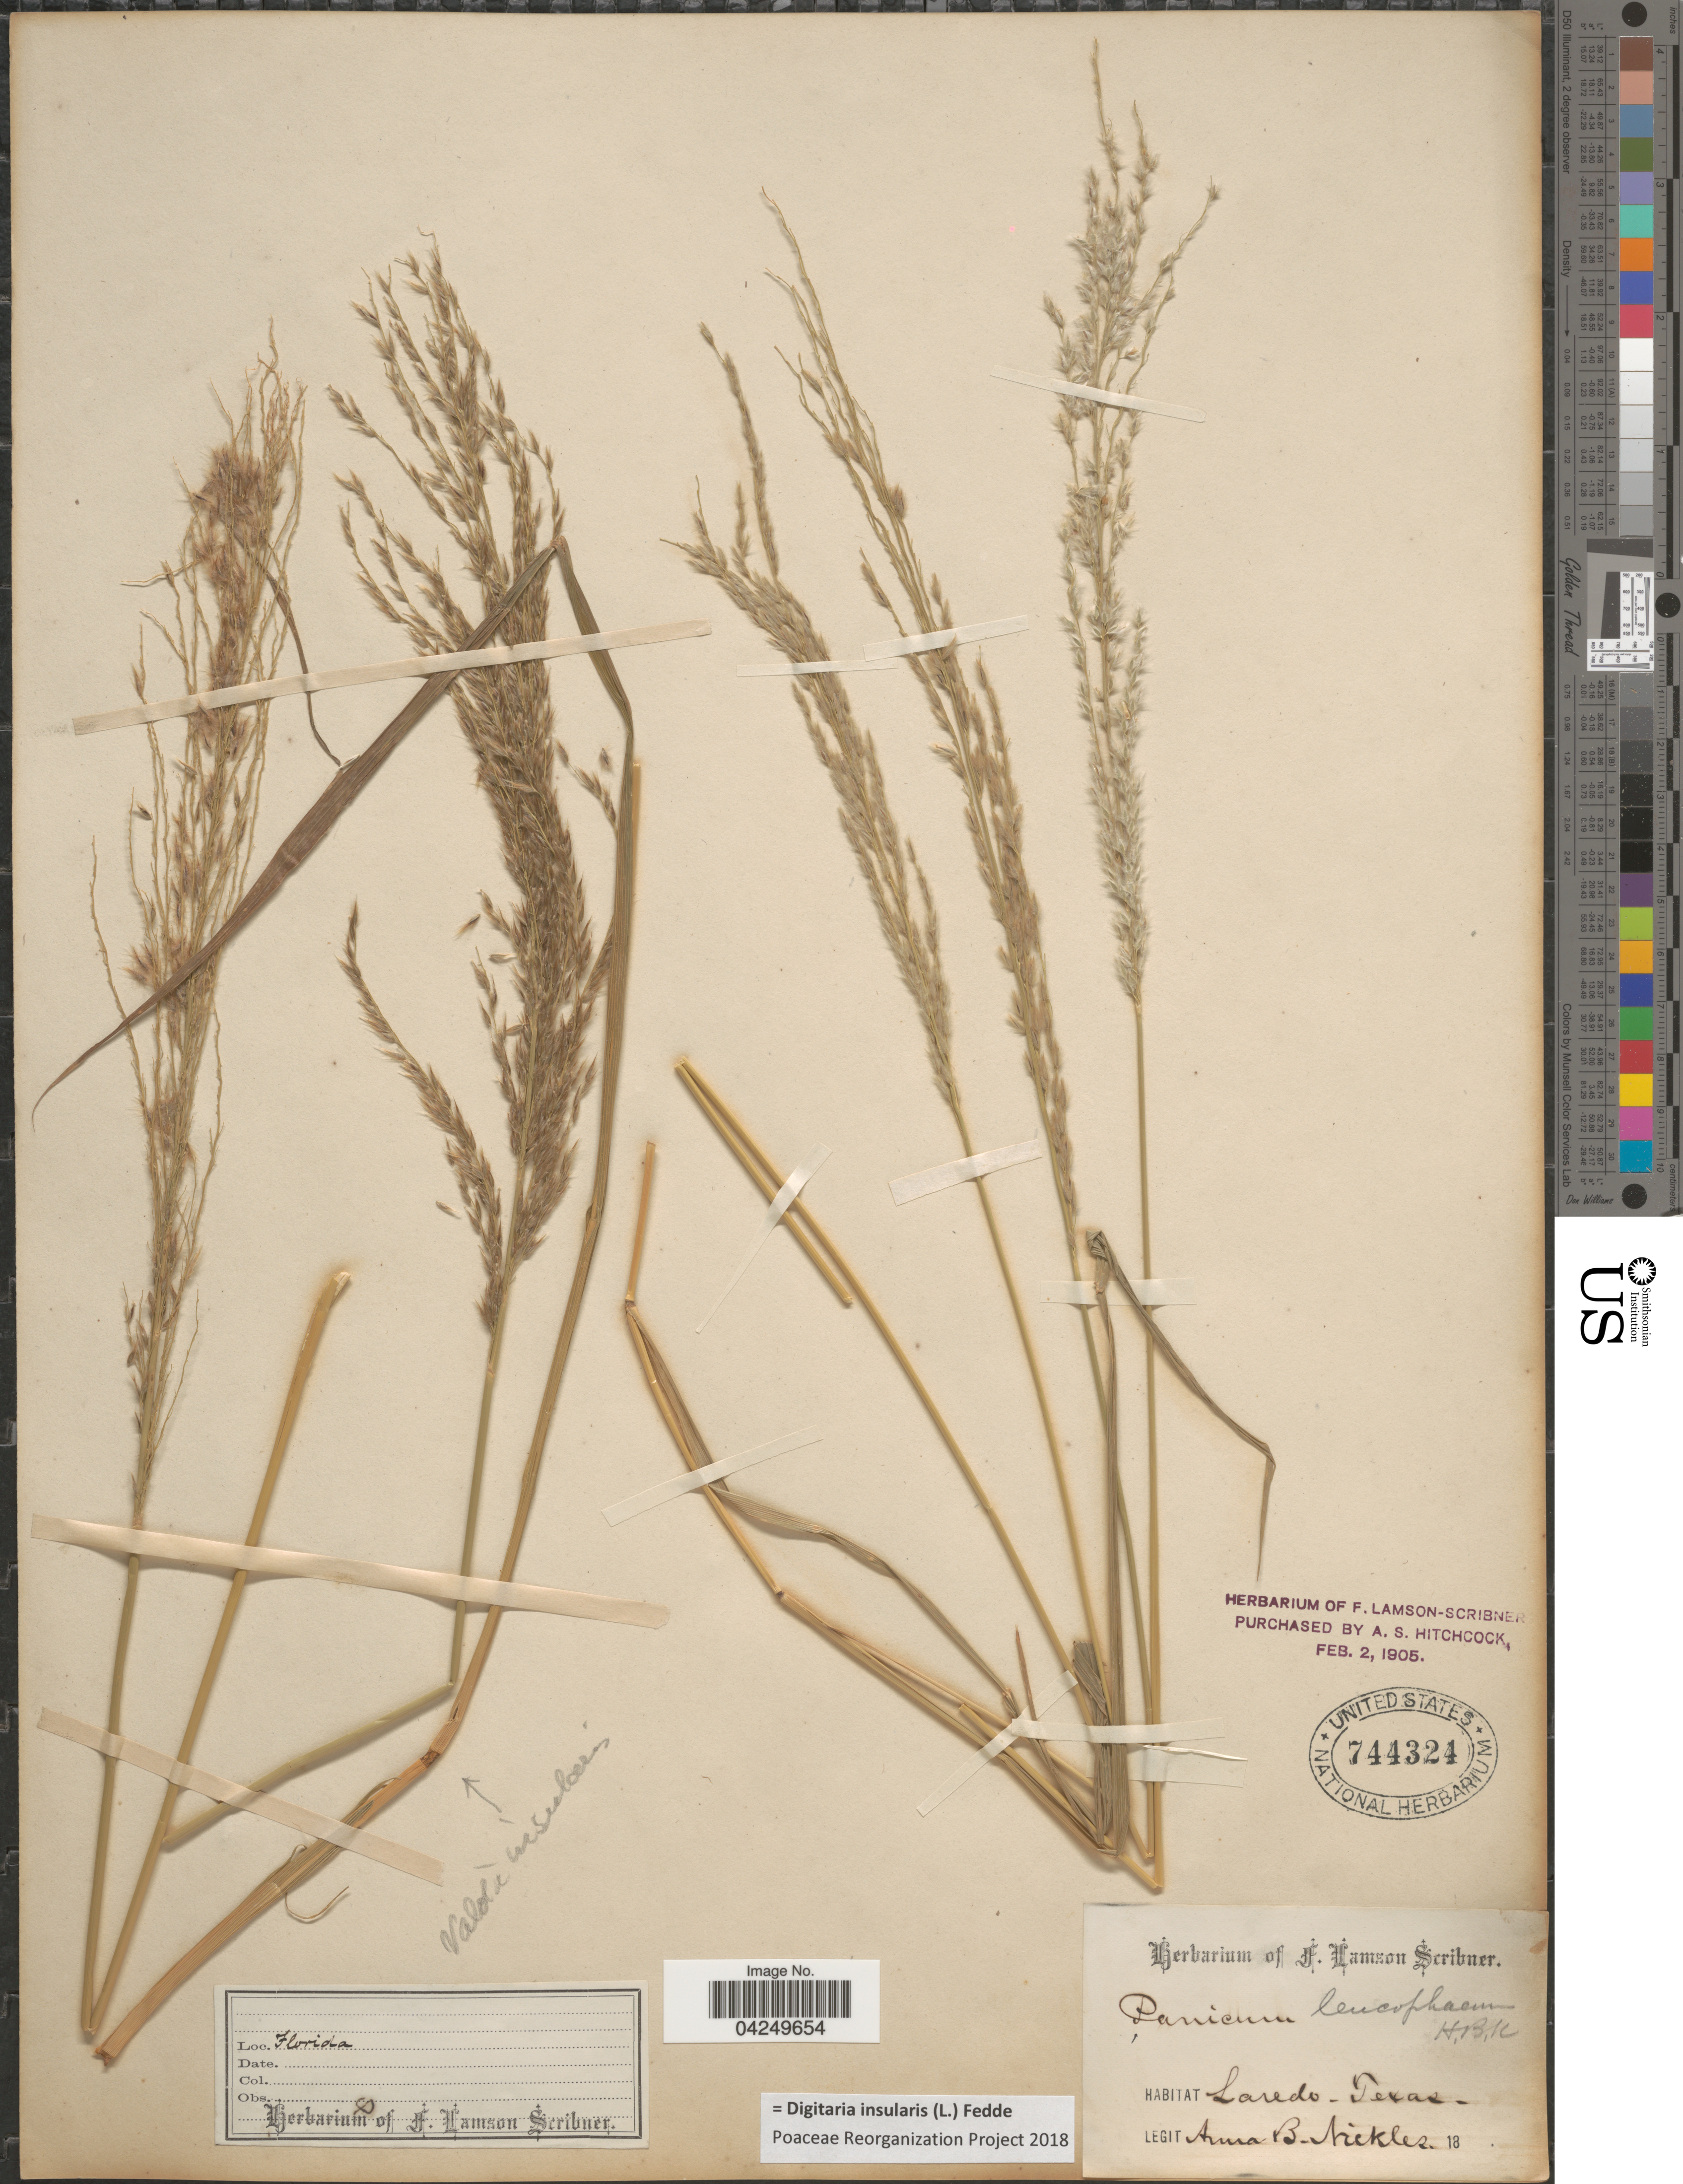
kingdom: Plantae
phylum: Tracheophyta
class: Liliopsida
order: Poales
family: Poaceae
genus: Digitaria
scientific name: Digitaria insularis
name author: (L.) Fedde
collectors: ex herb. F. Lamson Scribner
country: United States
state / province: Florida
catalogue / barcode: US 744324-2